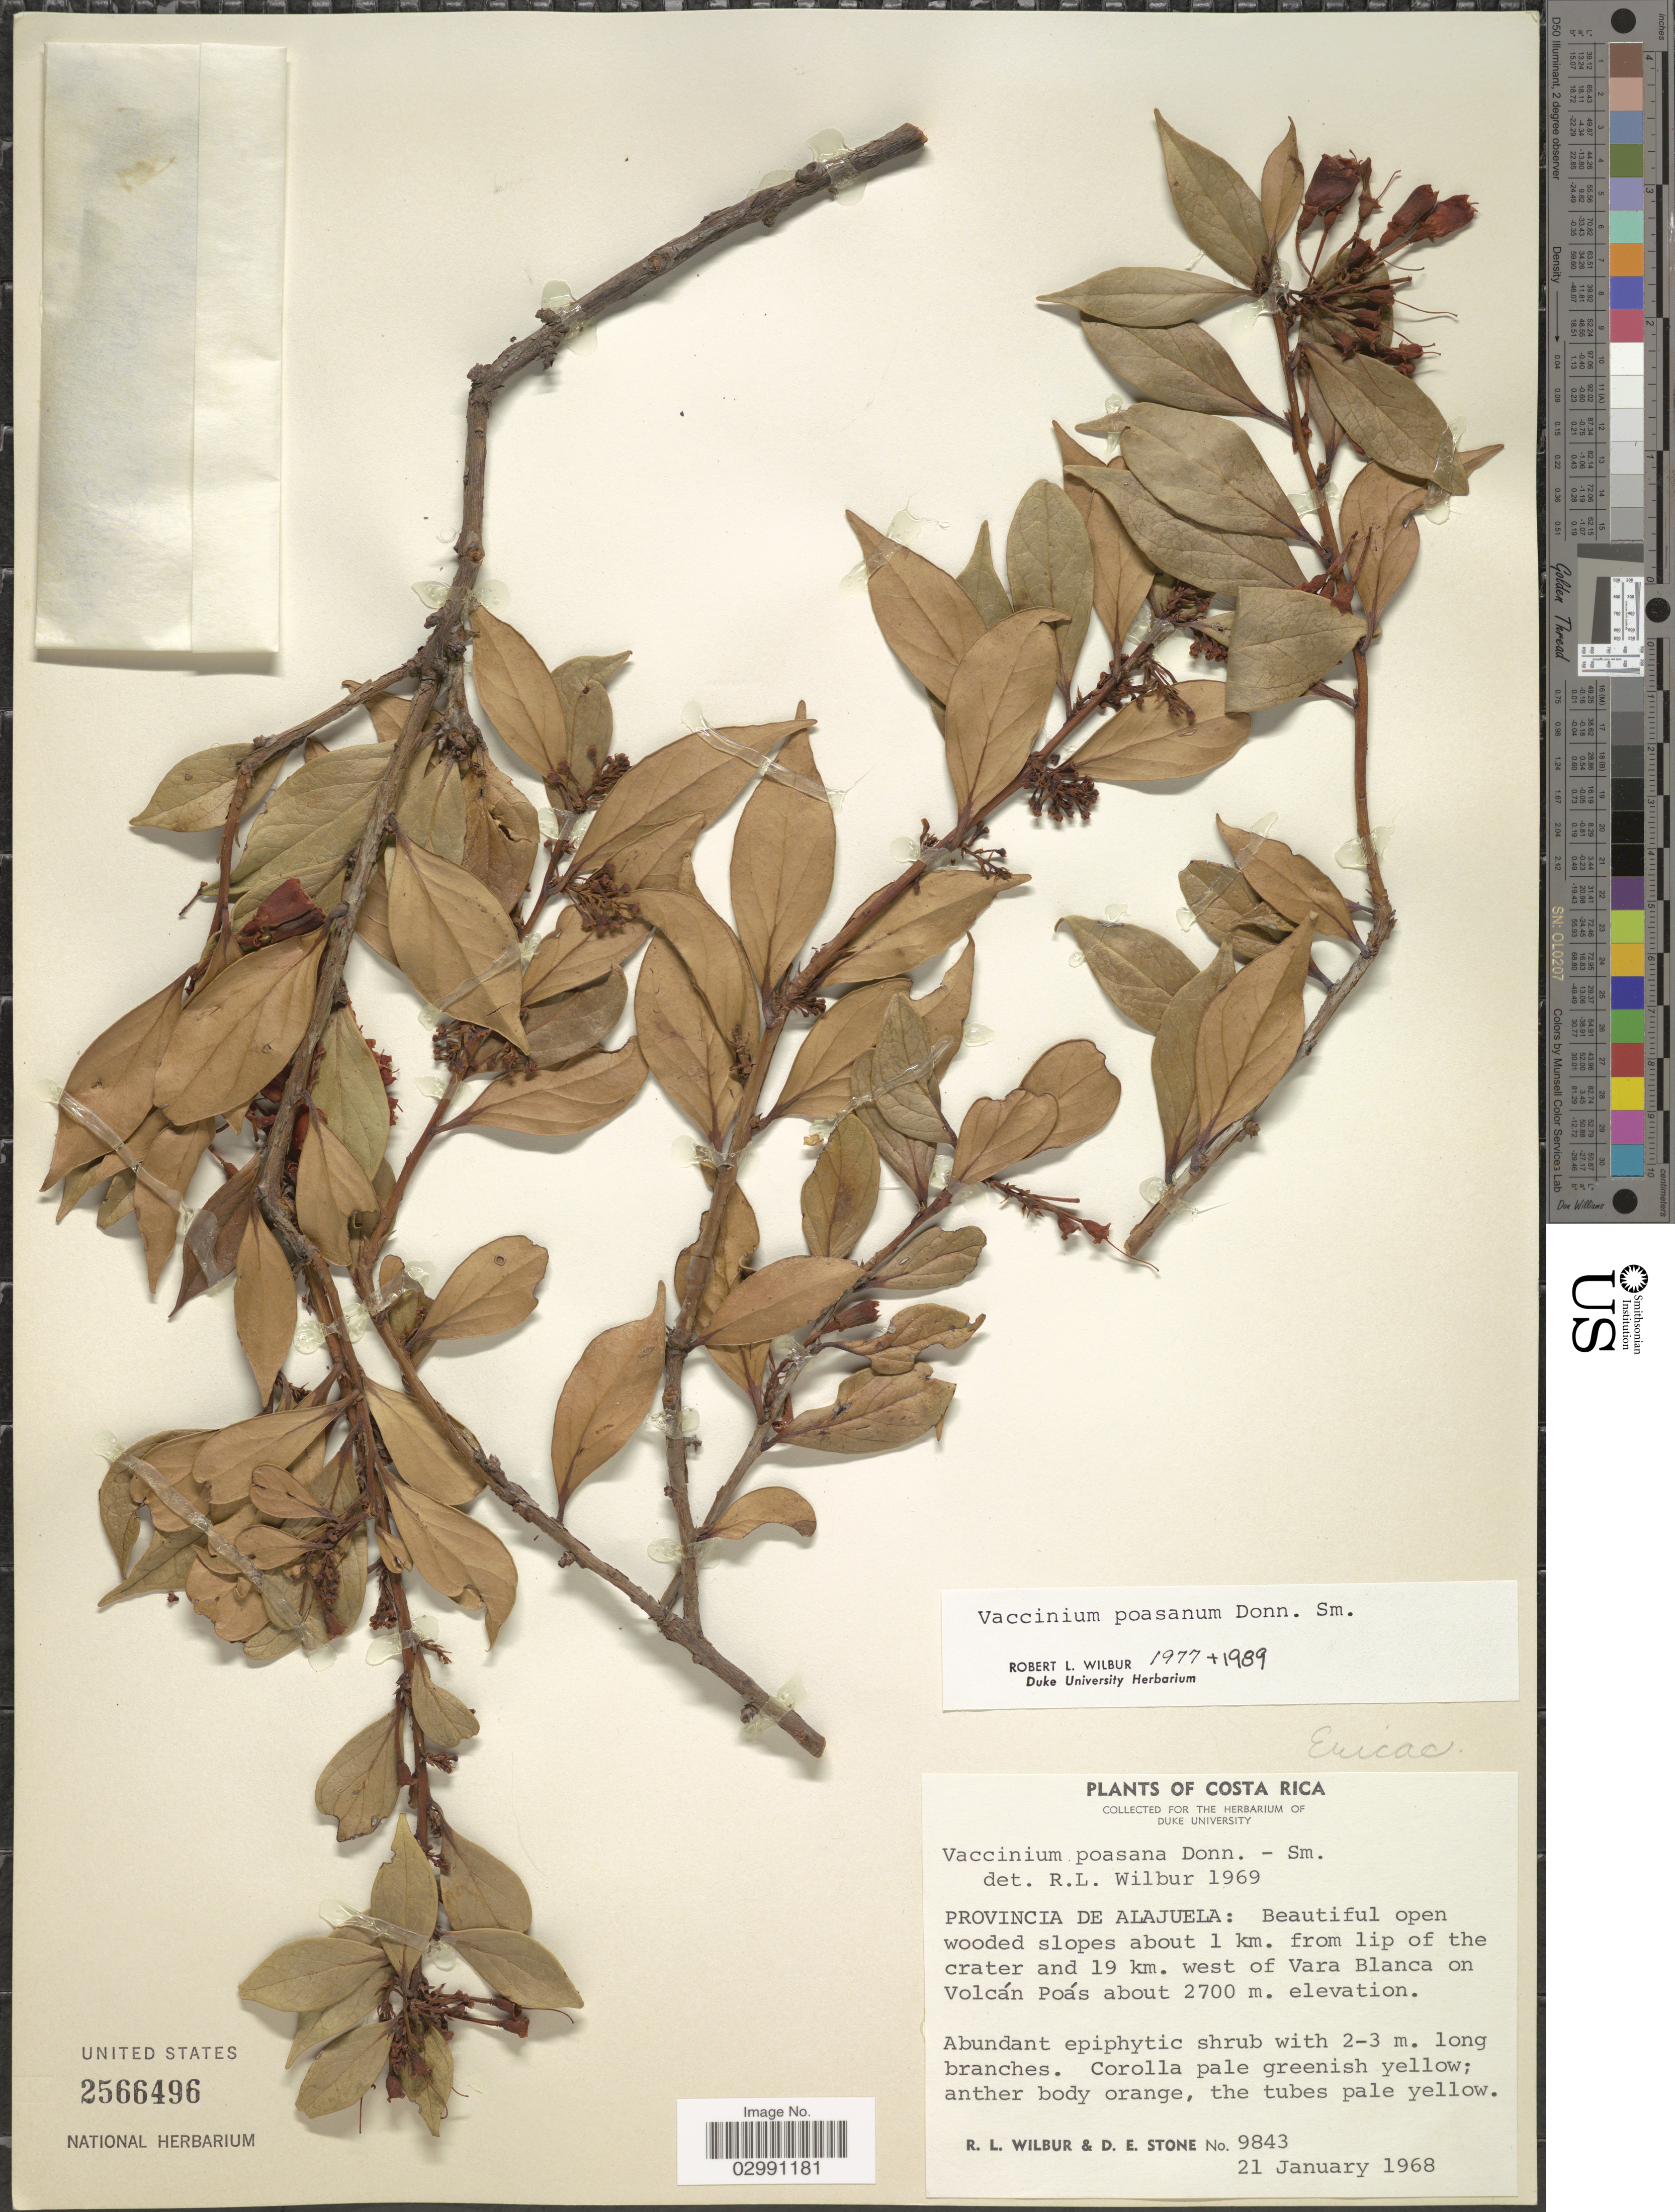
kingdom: Plantae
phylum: Tracheophyta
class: Magnoliopsida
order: Ericales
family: Ericaceae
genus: Vaccinium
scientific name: Vaccinium poasanum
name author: Donn. Sm.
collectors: R. L. Wilbur & D. E. Stone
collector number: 9843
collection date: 1968-01-21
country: Costa Rica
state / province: Alajuela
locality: Beautiful open wooded slopes about 1 km. from lip of the crater and 19 km. west of Vara Blanca on Volcán Poás.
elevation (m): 2700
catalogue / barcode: US 2566496